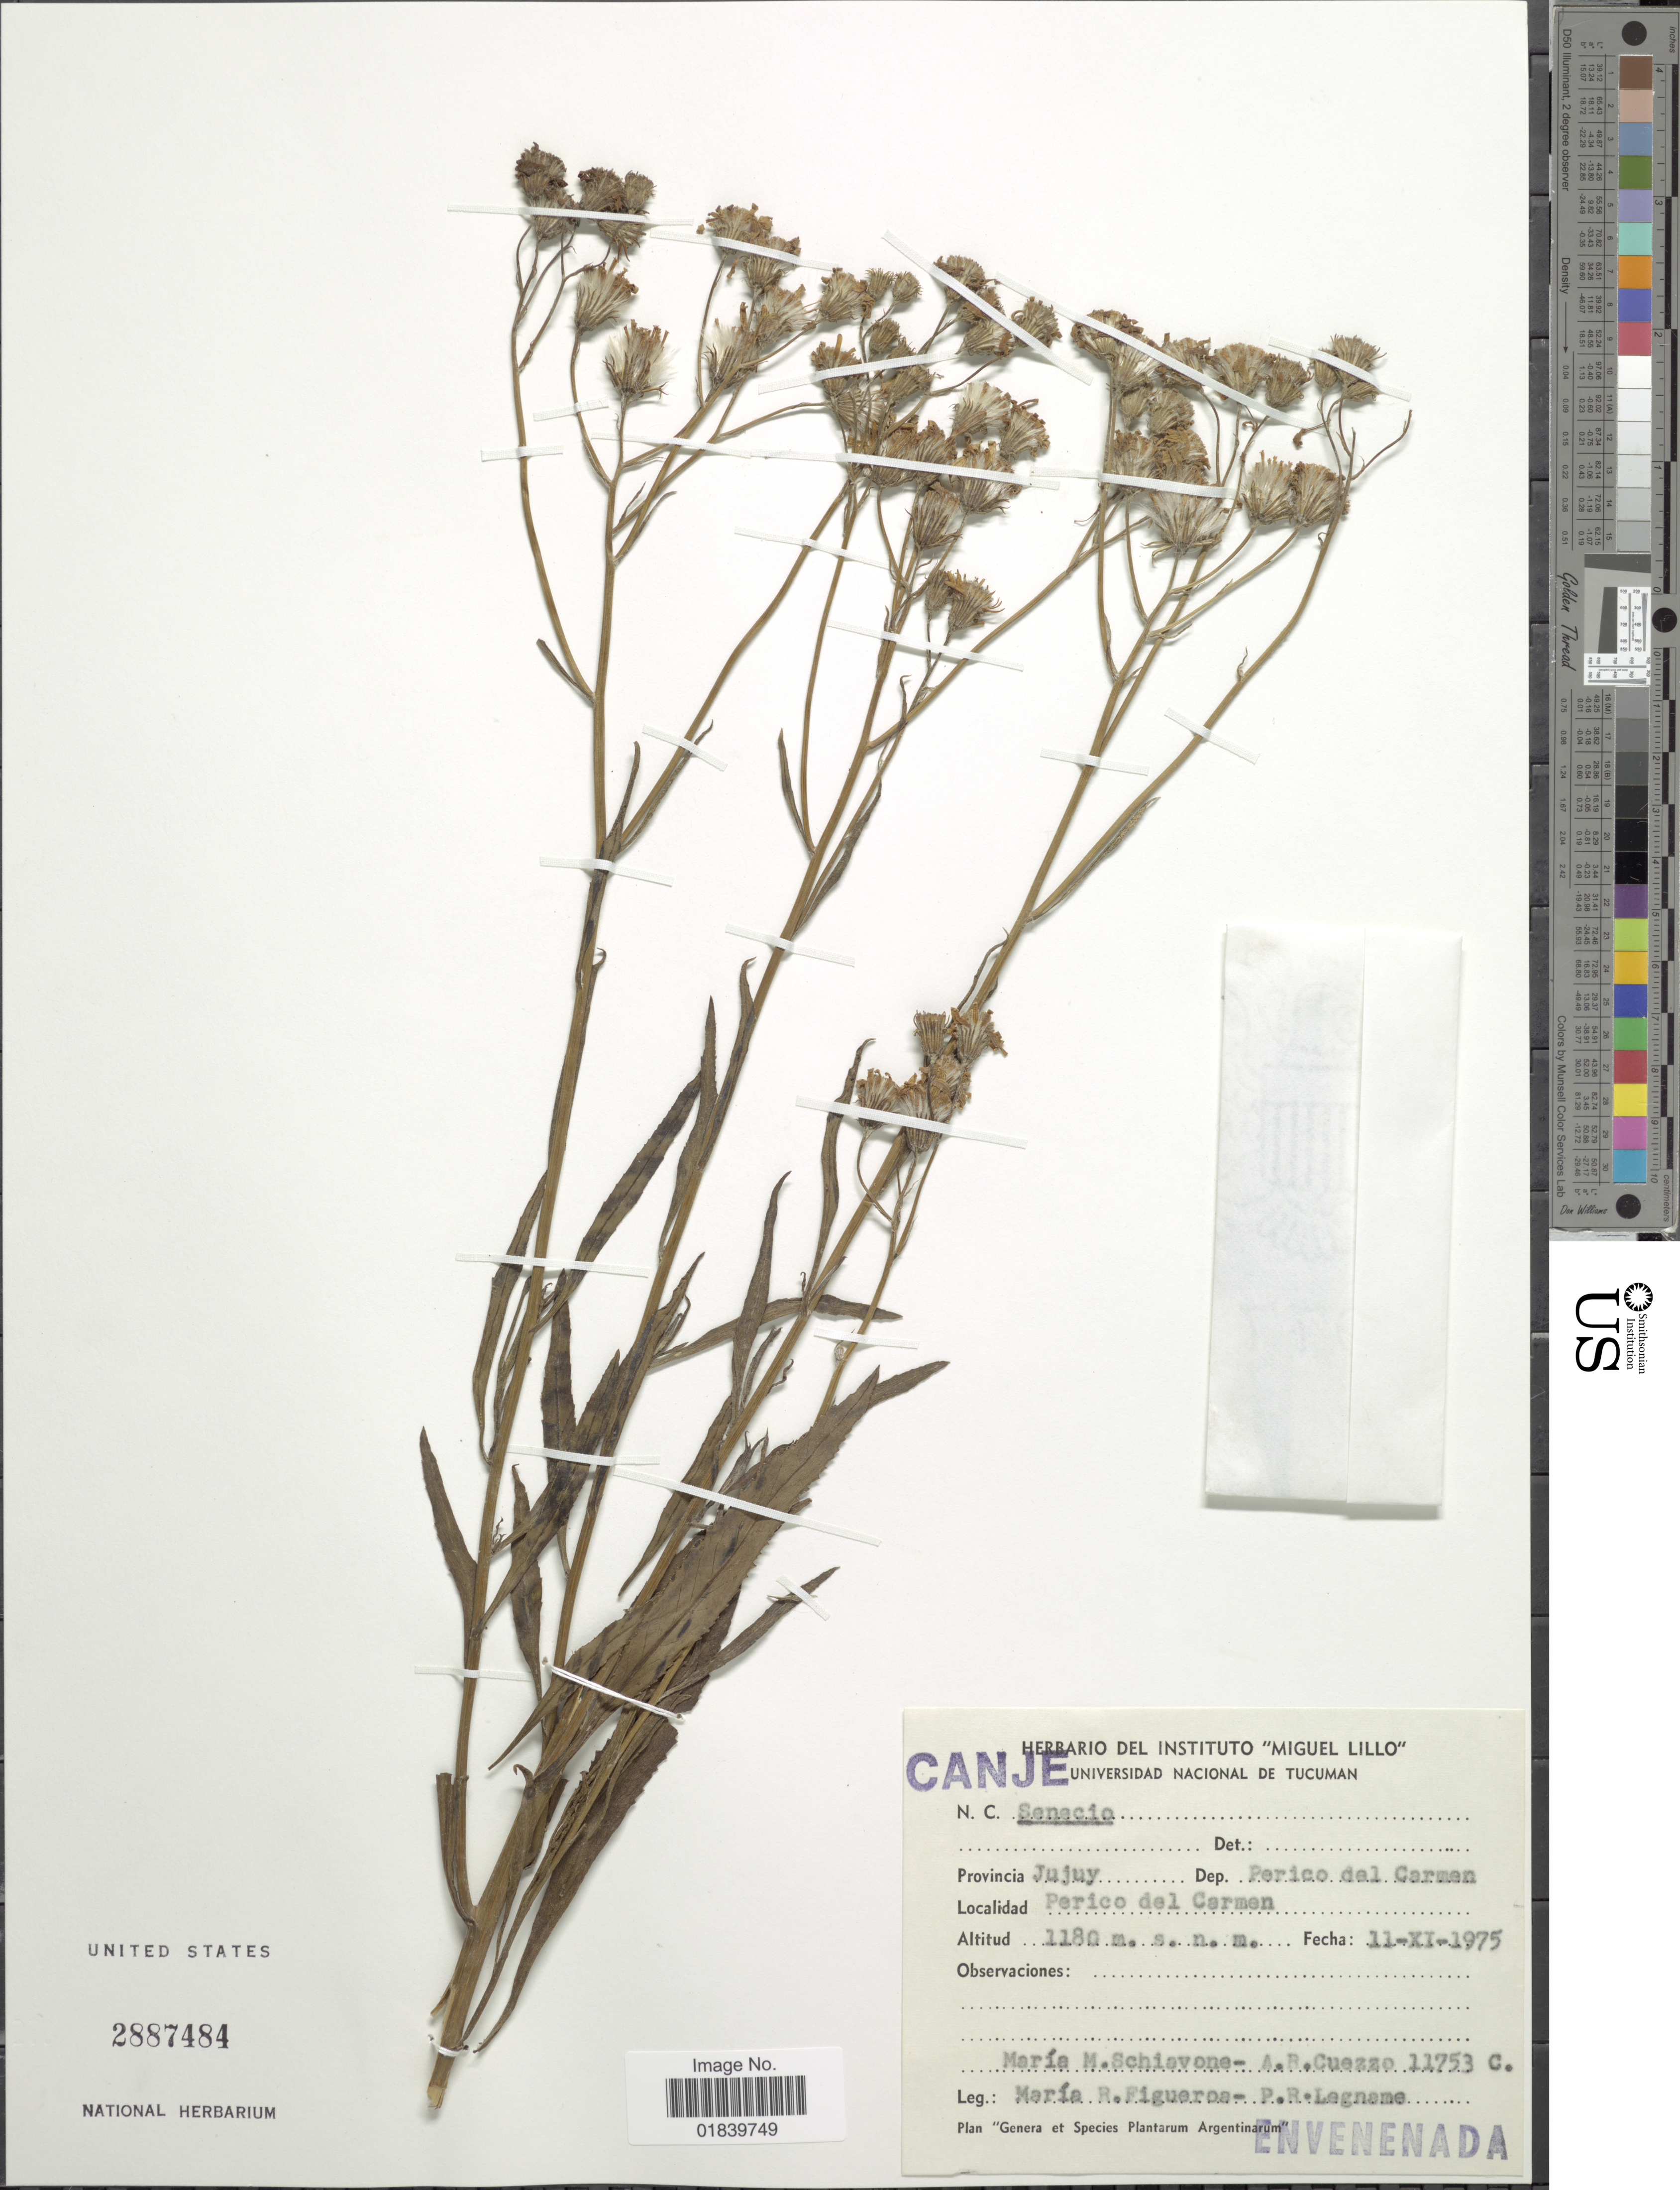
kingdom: Plantae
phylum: Tracheophyta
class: Magnoliopsida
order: Asterales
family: Asteraceae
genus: Senecio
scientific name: Senecio sp.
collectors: M. Schiavone, A. Cuezzo, M. Figueroa & P. Lagnamo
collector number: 11753c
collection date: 1975-11-11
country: Argentina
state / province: Jujuy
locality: Provincia Jujuy, Dep. Perico del Carmen, Perico del Carmen.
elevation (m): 1180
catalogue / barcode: US 2887484